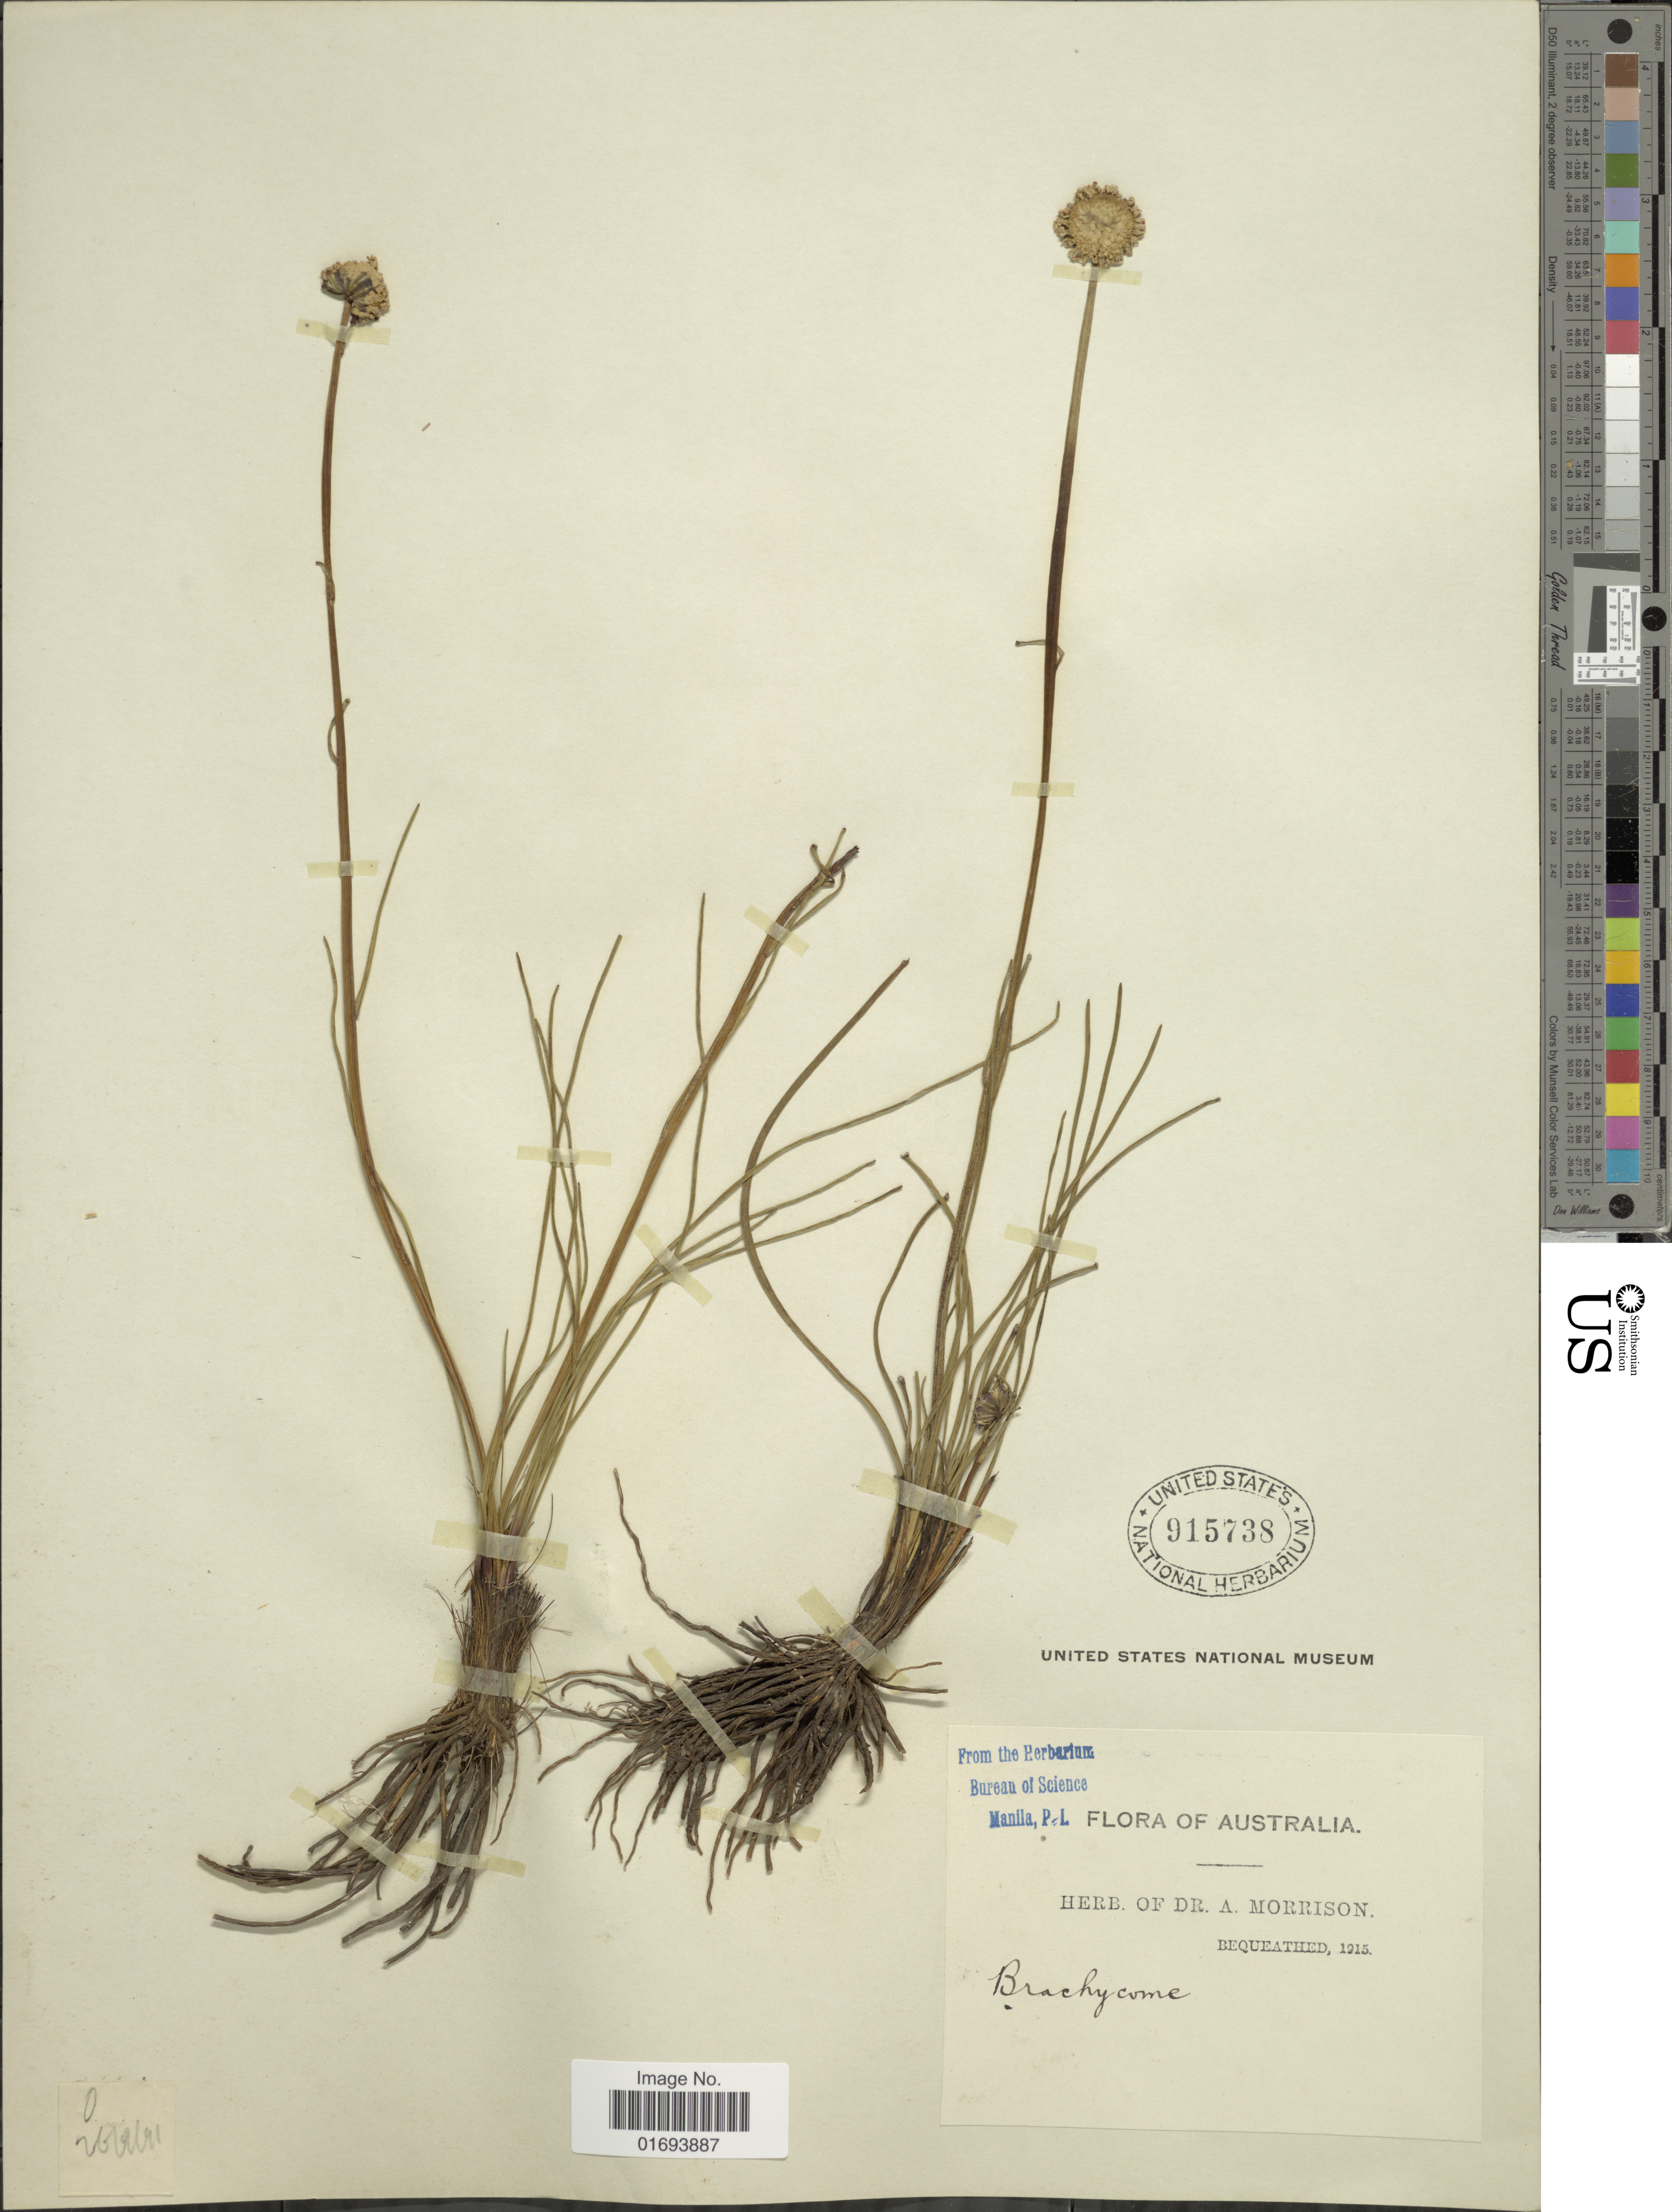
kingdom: Plantae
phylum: Tracheophyta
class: Magnoliopsida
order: Asterales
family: Asteraceae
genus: Brachyscome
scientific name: Brachyscome sp.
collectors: ex herb. Dr. A. Morrison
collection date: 1915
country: Australia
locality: Australia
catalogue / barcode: US 915738